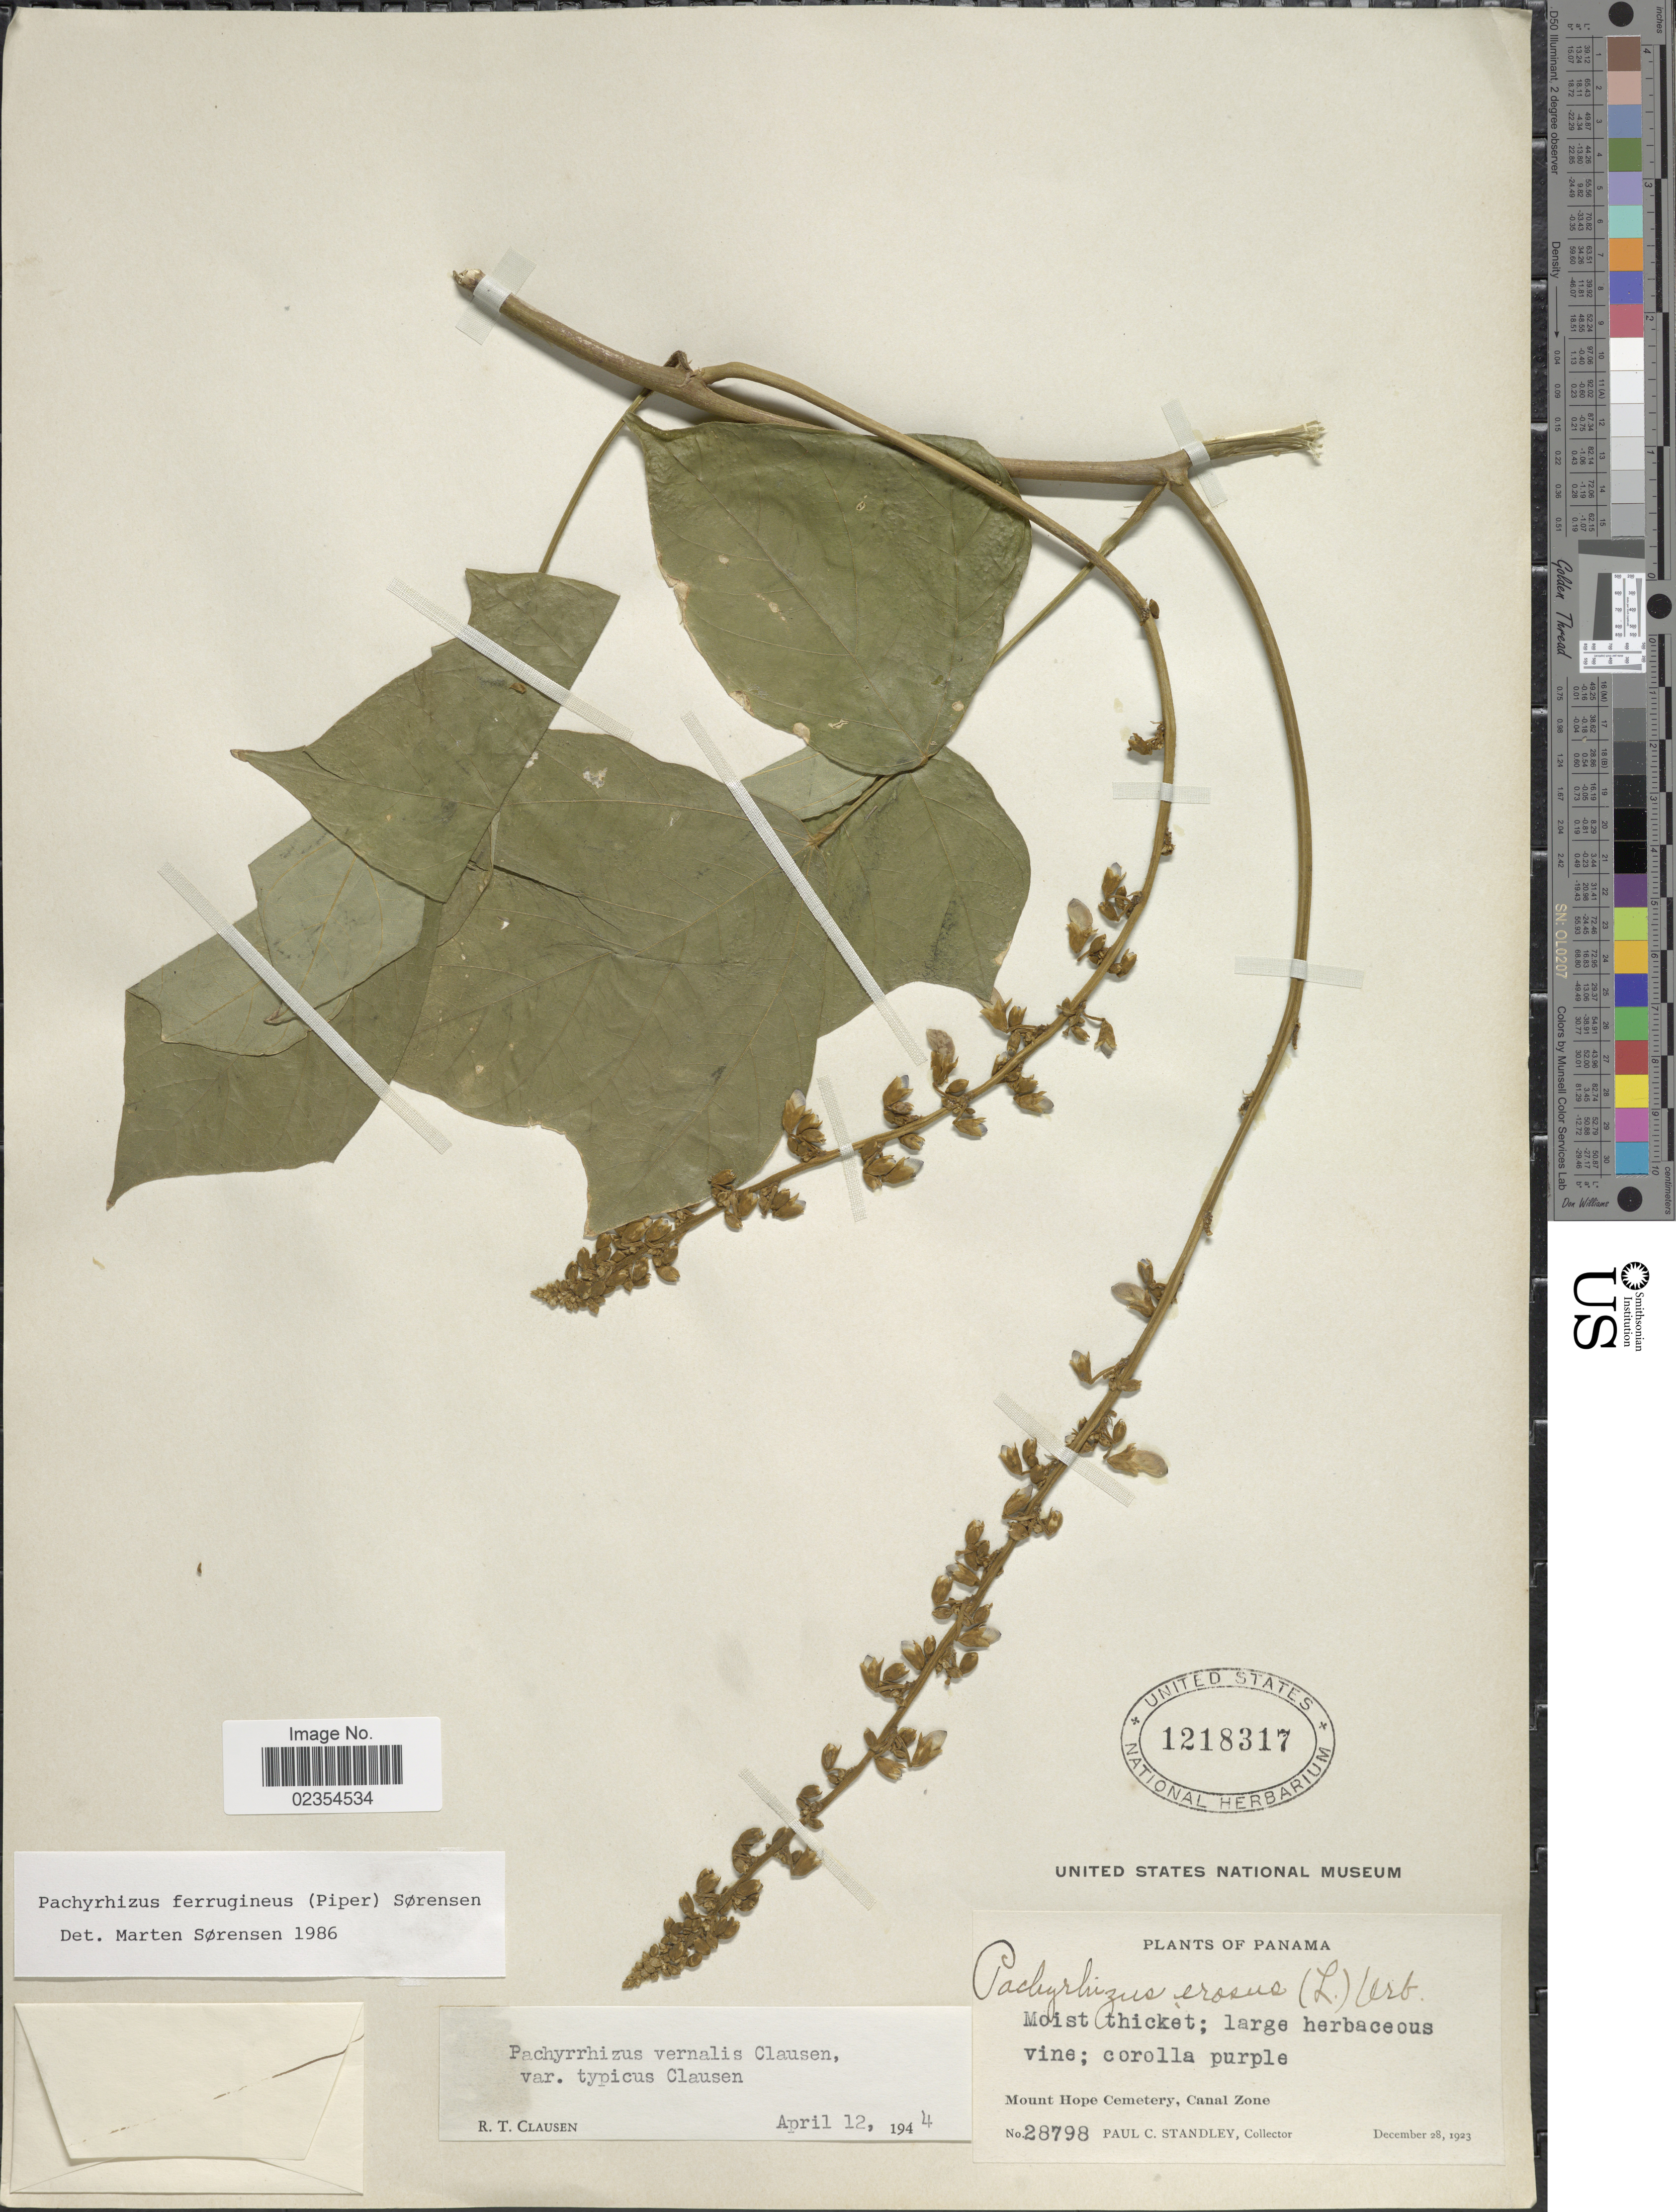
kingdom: Plantae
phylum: Tracheophyta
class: Magnoliopsida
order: Fabales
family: Fabaceae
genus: Pachyrhizus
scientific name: Pachyrhizus ferrugineus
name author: (Piper) M. Sørensen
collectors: P. C. Standley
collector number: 28798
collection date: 1923-12-28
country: Panama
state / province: Colón / Panamá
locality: Mount Hope Cemetery, Canal Zone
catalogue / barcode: US 1218317